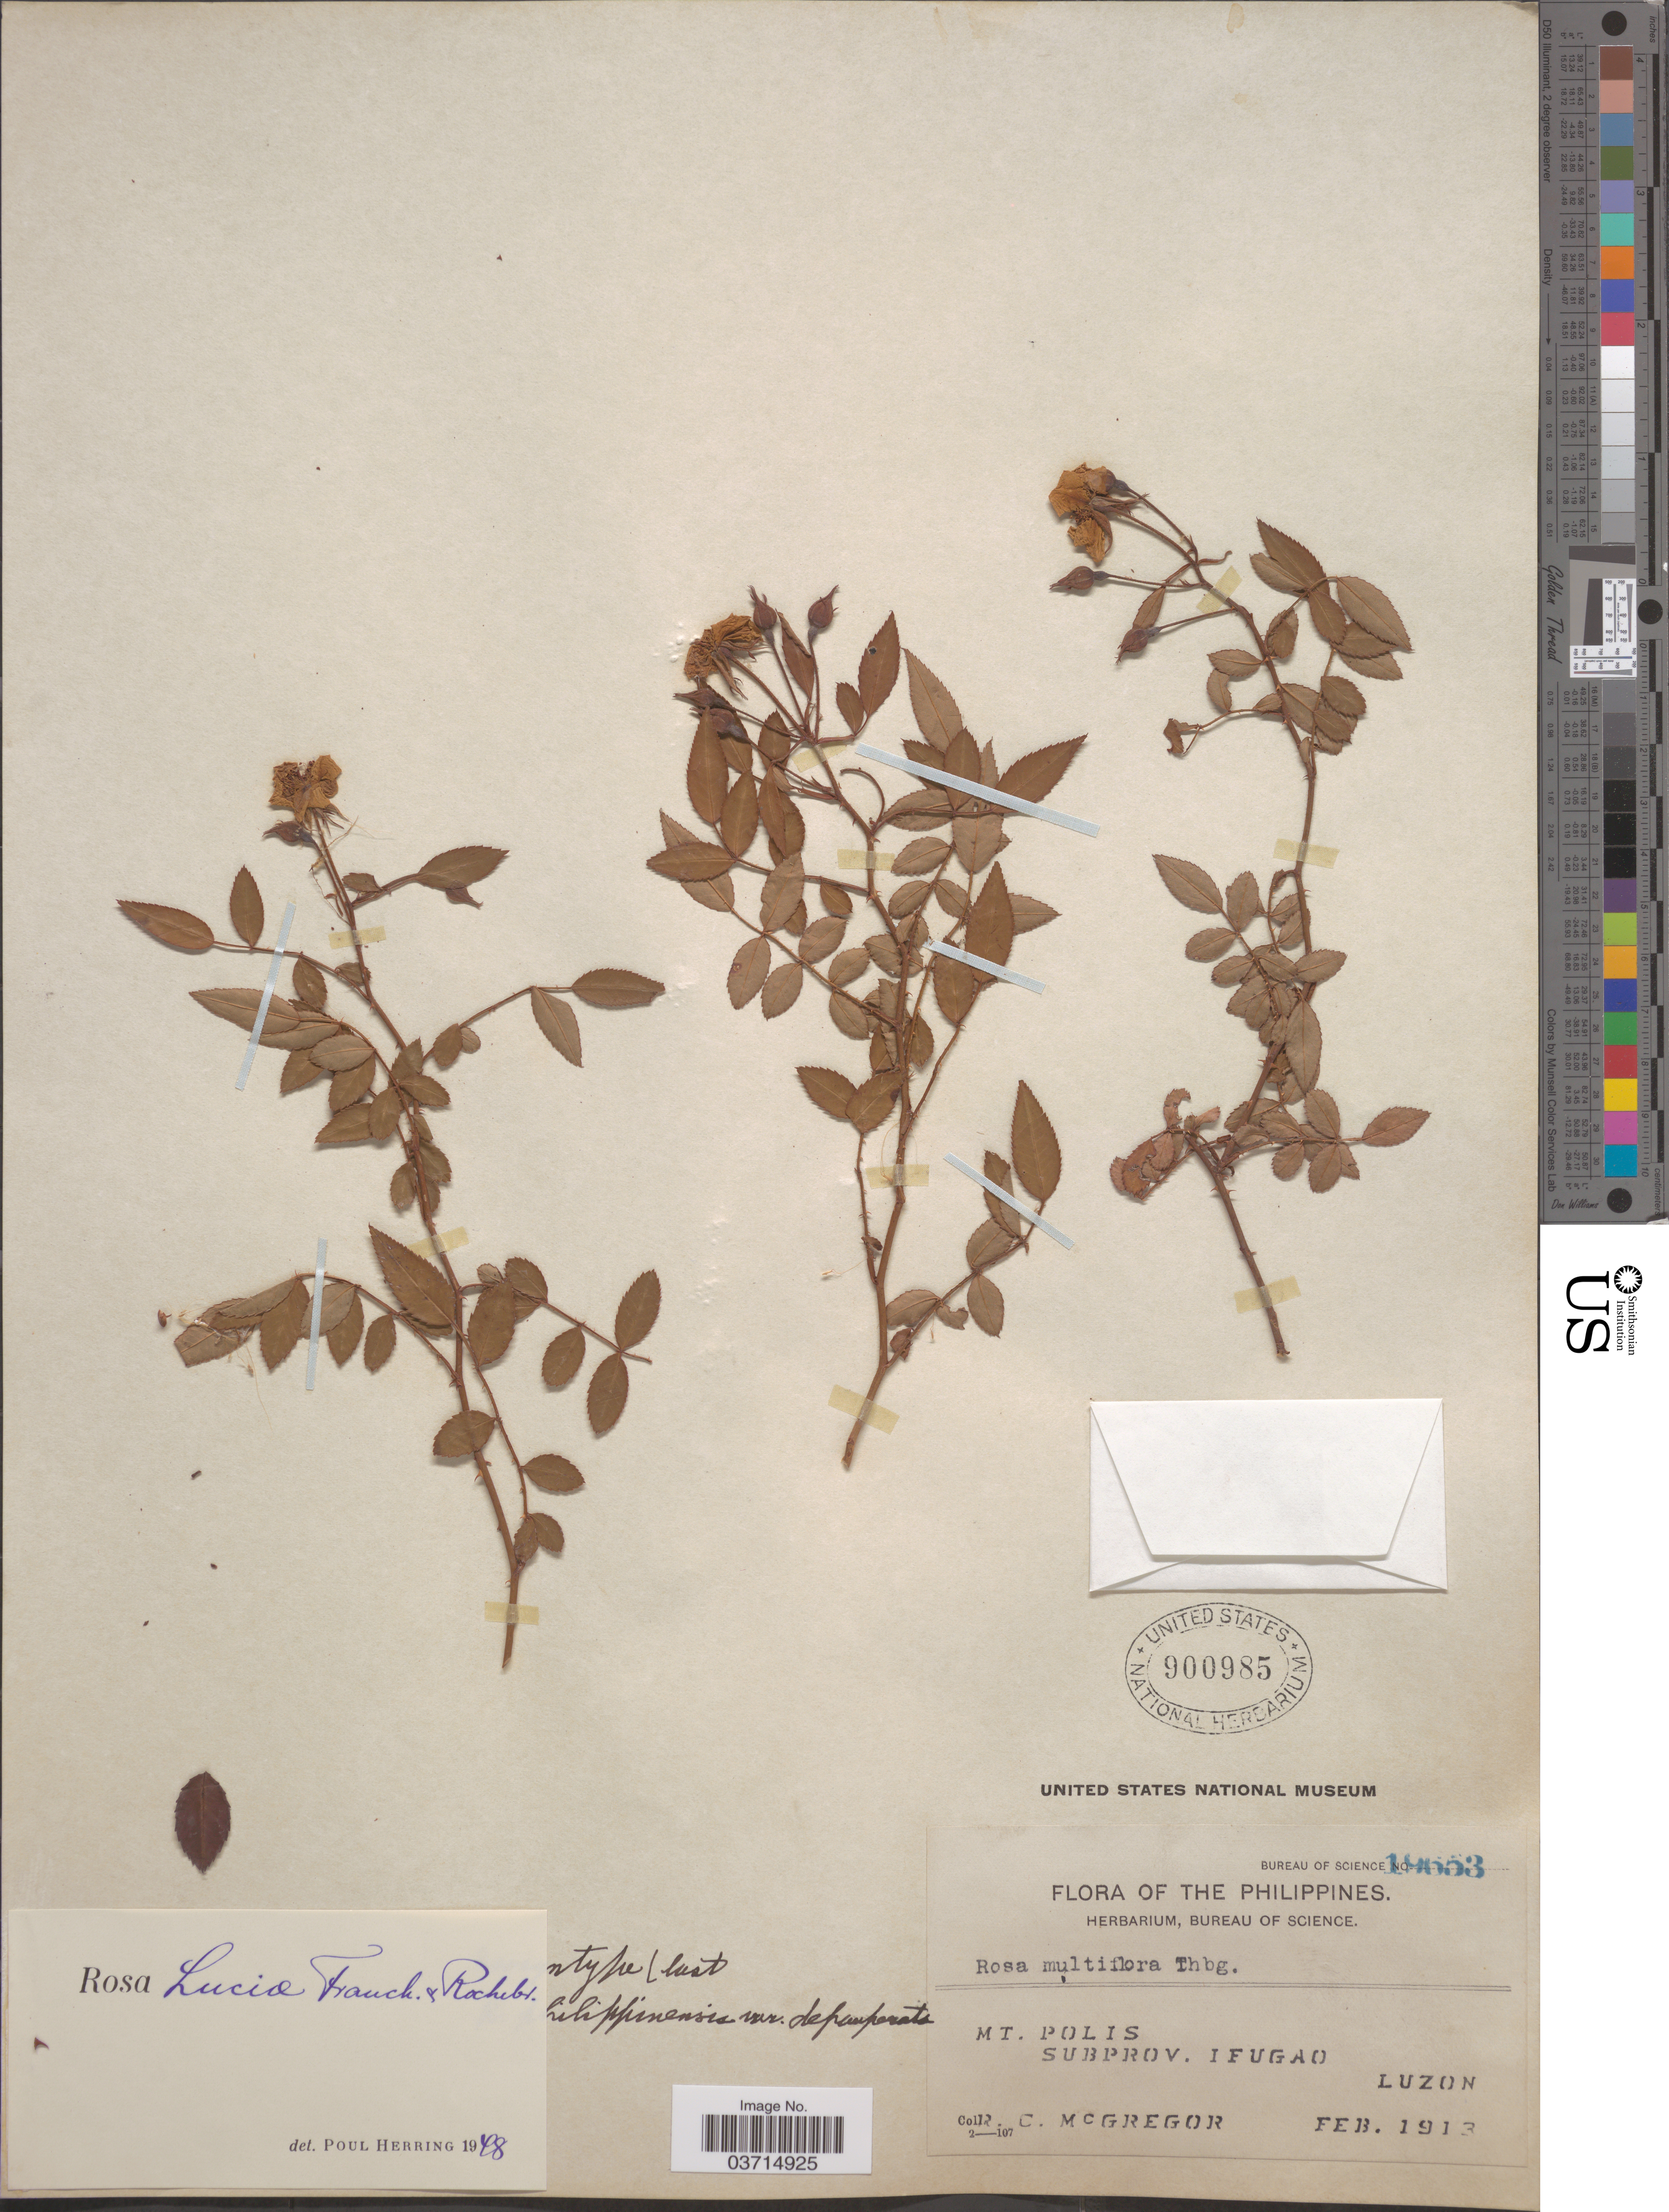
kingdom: Plantae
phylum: Tracheophyta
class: Magnoliopsida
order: Rosales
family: Rosaceae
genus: Rosa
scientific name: Rosa luciae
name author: Franch. & Rochebr.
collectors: C. McGregor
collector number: Bureau of Science 19653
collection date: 1913-02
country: Philippines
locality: Mt. Polis, Subprov. Ifugao, Luzon.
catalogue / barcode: US 900985